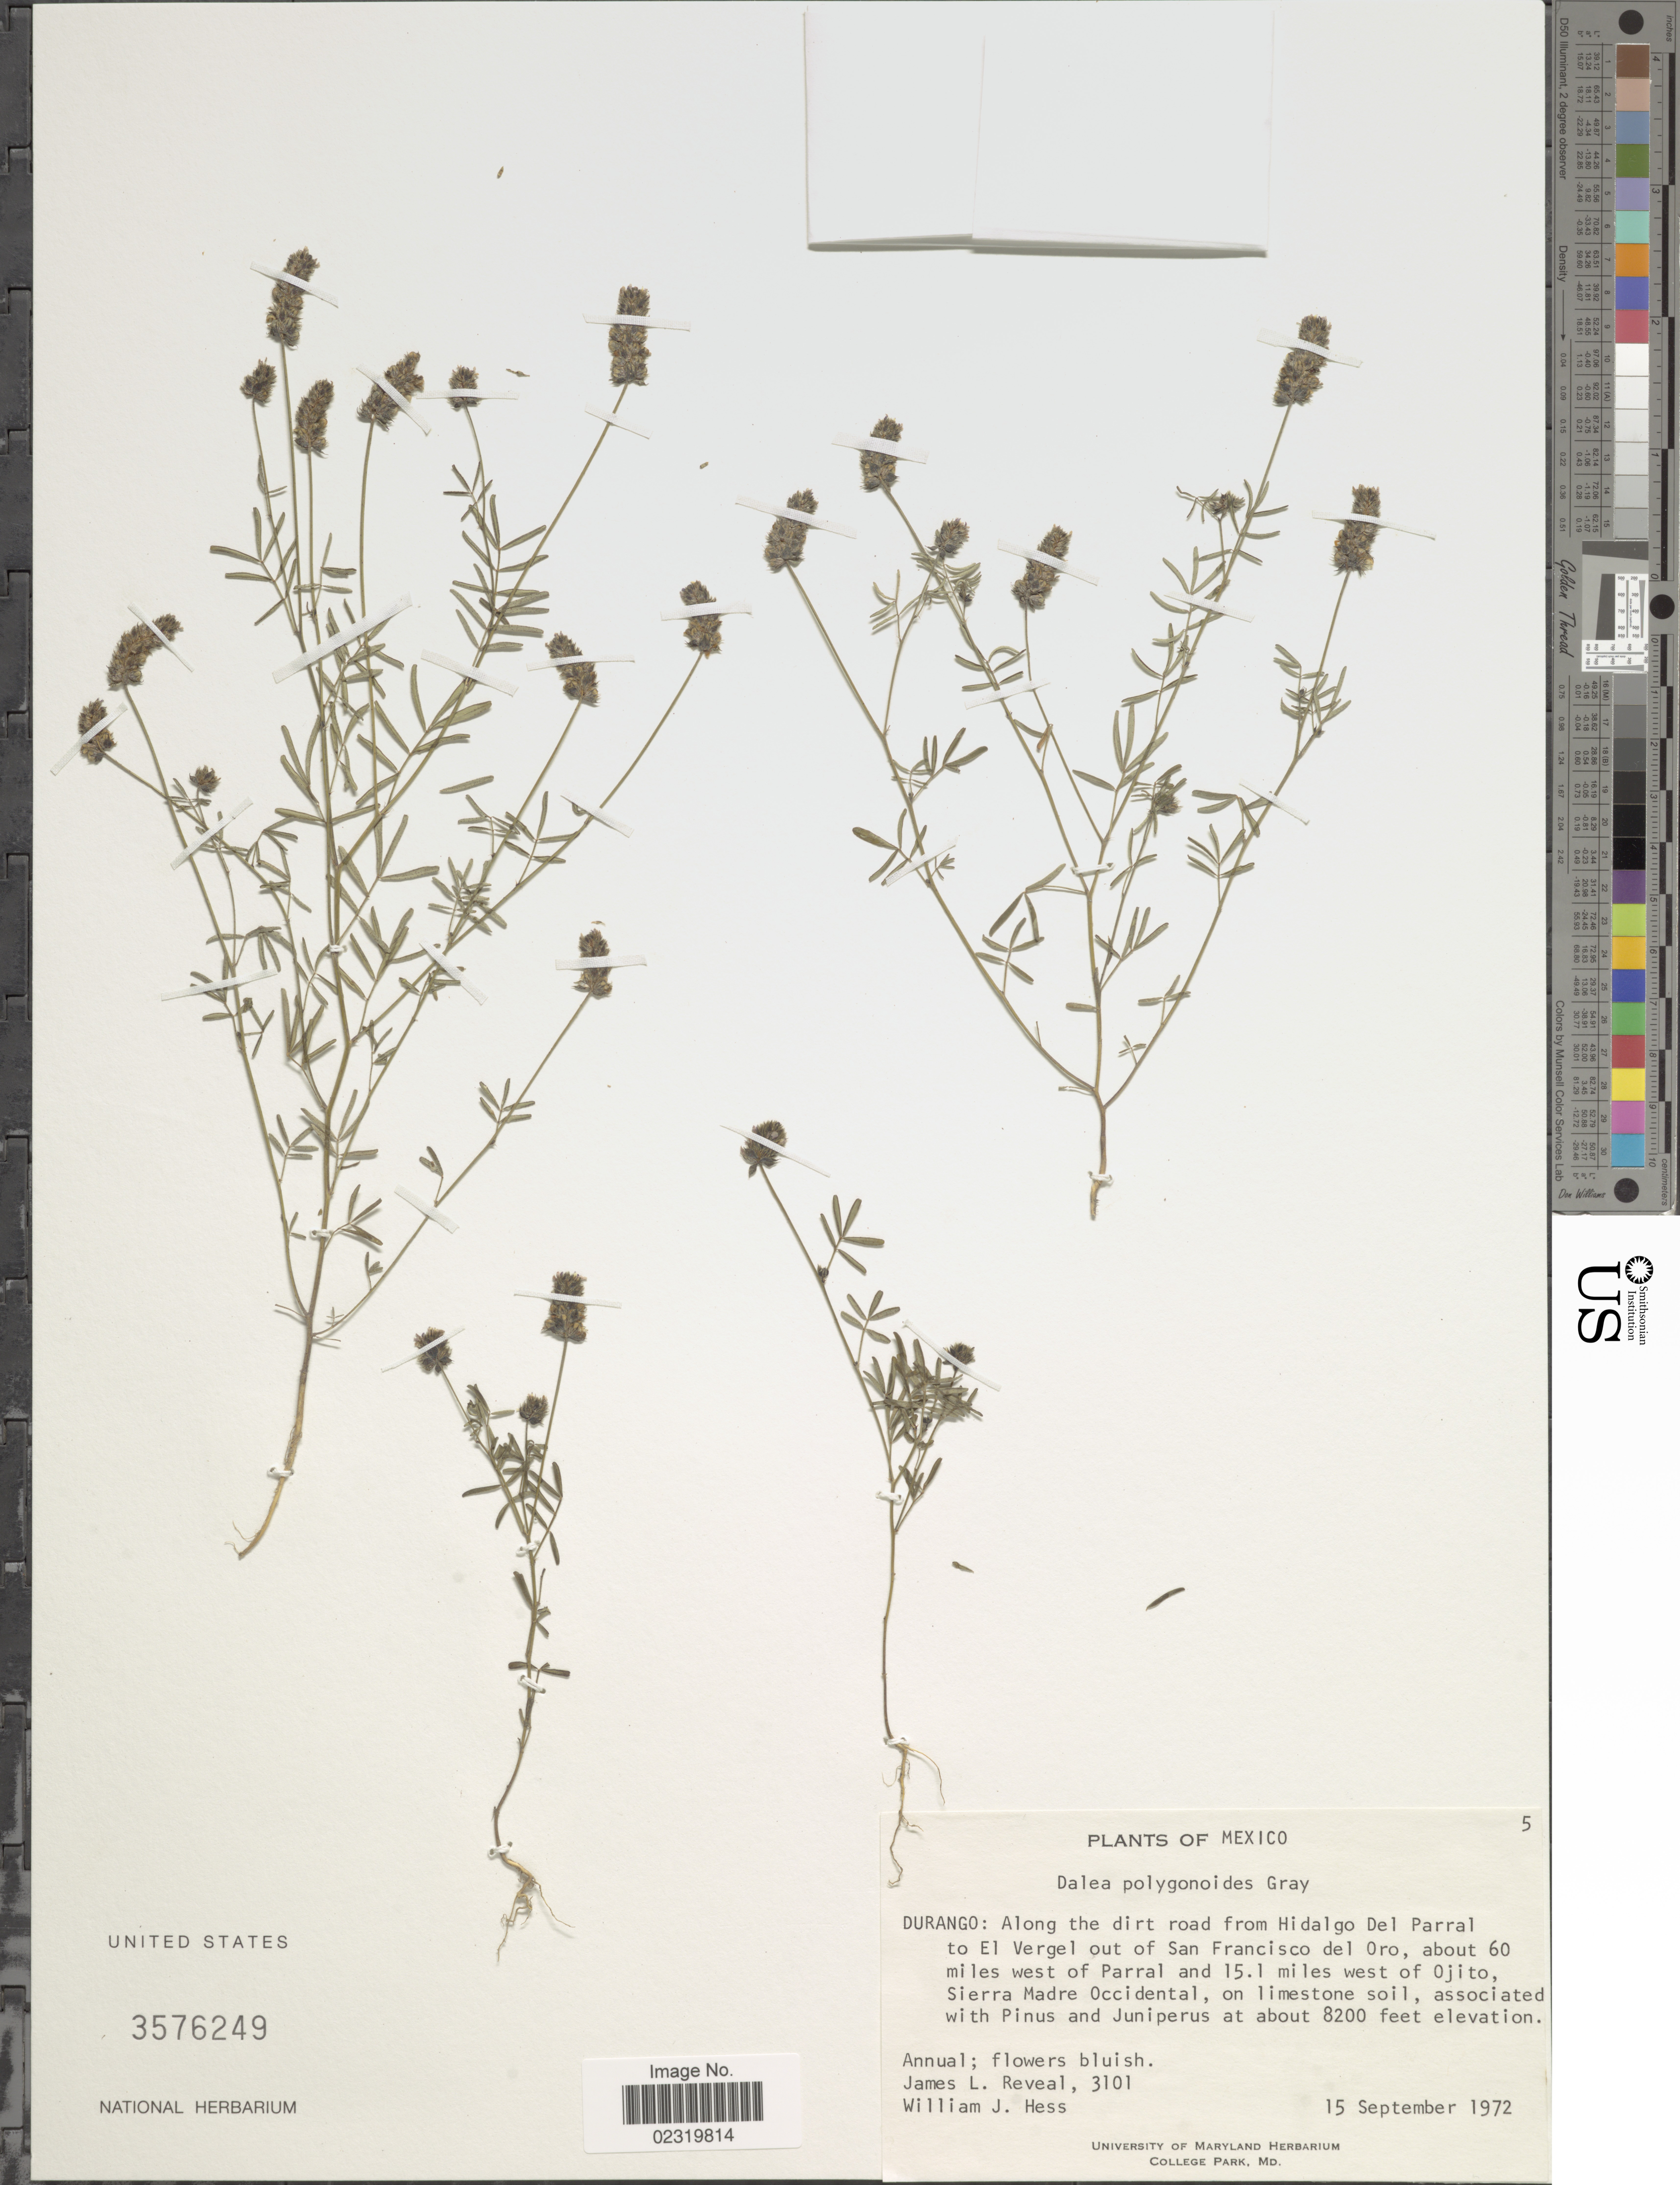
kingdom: Plantae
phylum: Tracheophyta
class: Magnoliopsida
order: Fabales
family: Fabaceae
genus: Dalea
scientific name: Dalea polygonoides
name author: A. Gray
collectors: J. L. Reveal & W. Hess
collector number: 3101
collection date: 1972-09-15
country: Mexico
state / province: Durango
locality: Along the dirt road from Hidalgo Del Parral to El Vergel out of San Francisco del Oro, about 60 miles west of Parral and 15.1 miles west of ojito, Sierra Madre Occidental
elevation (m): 2499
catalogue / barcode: US 3576249